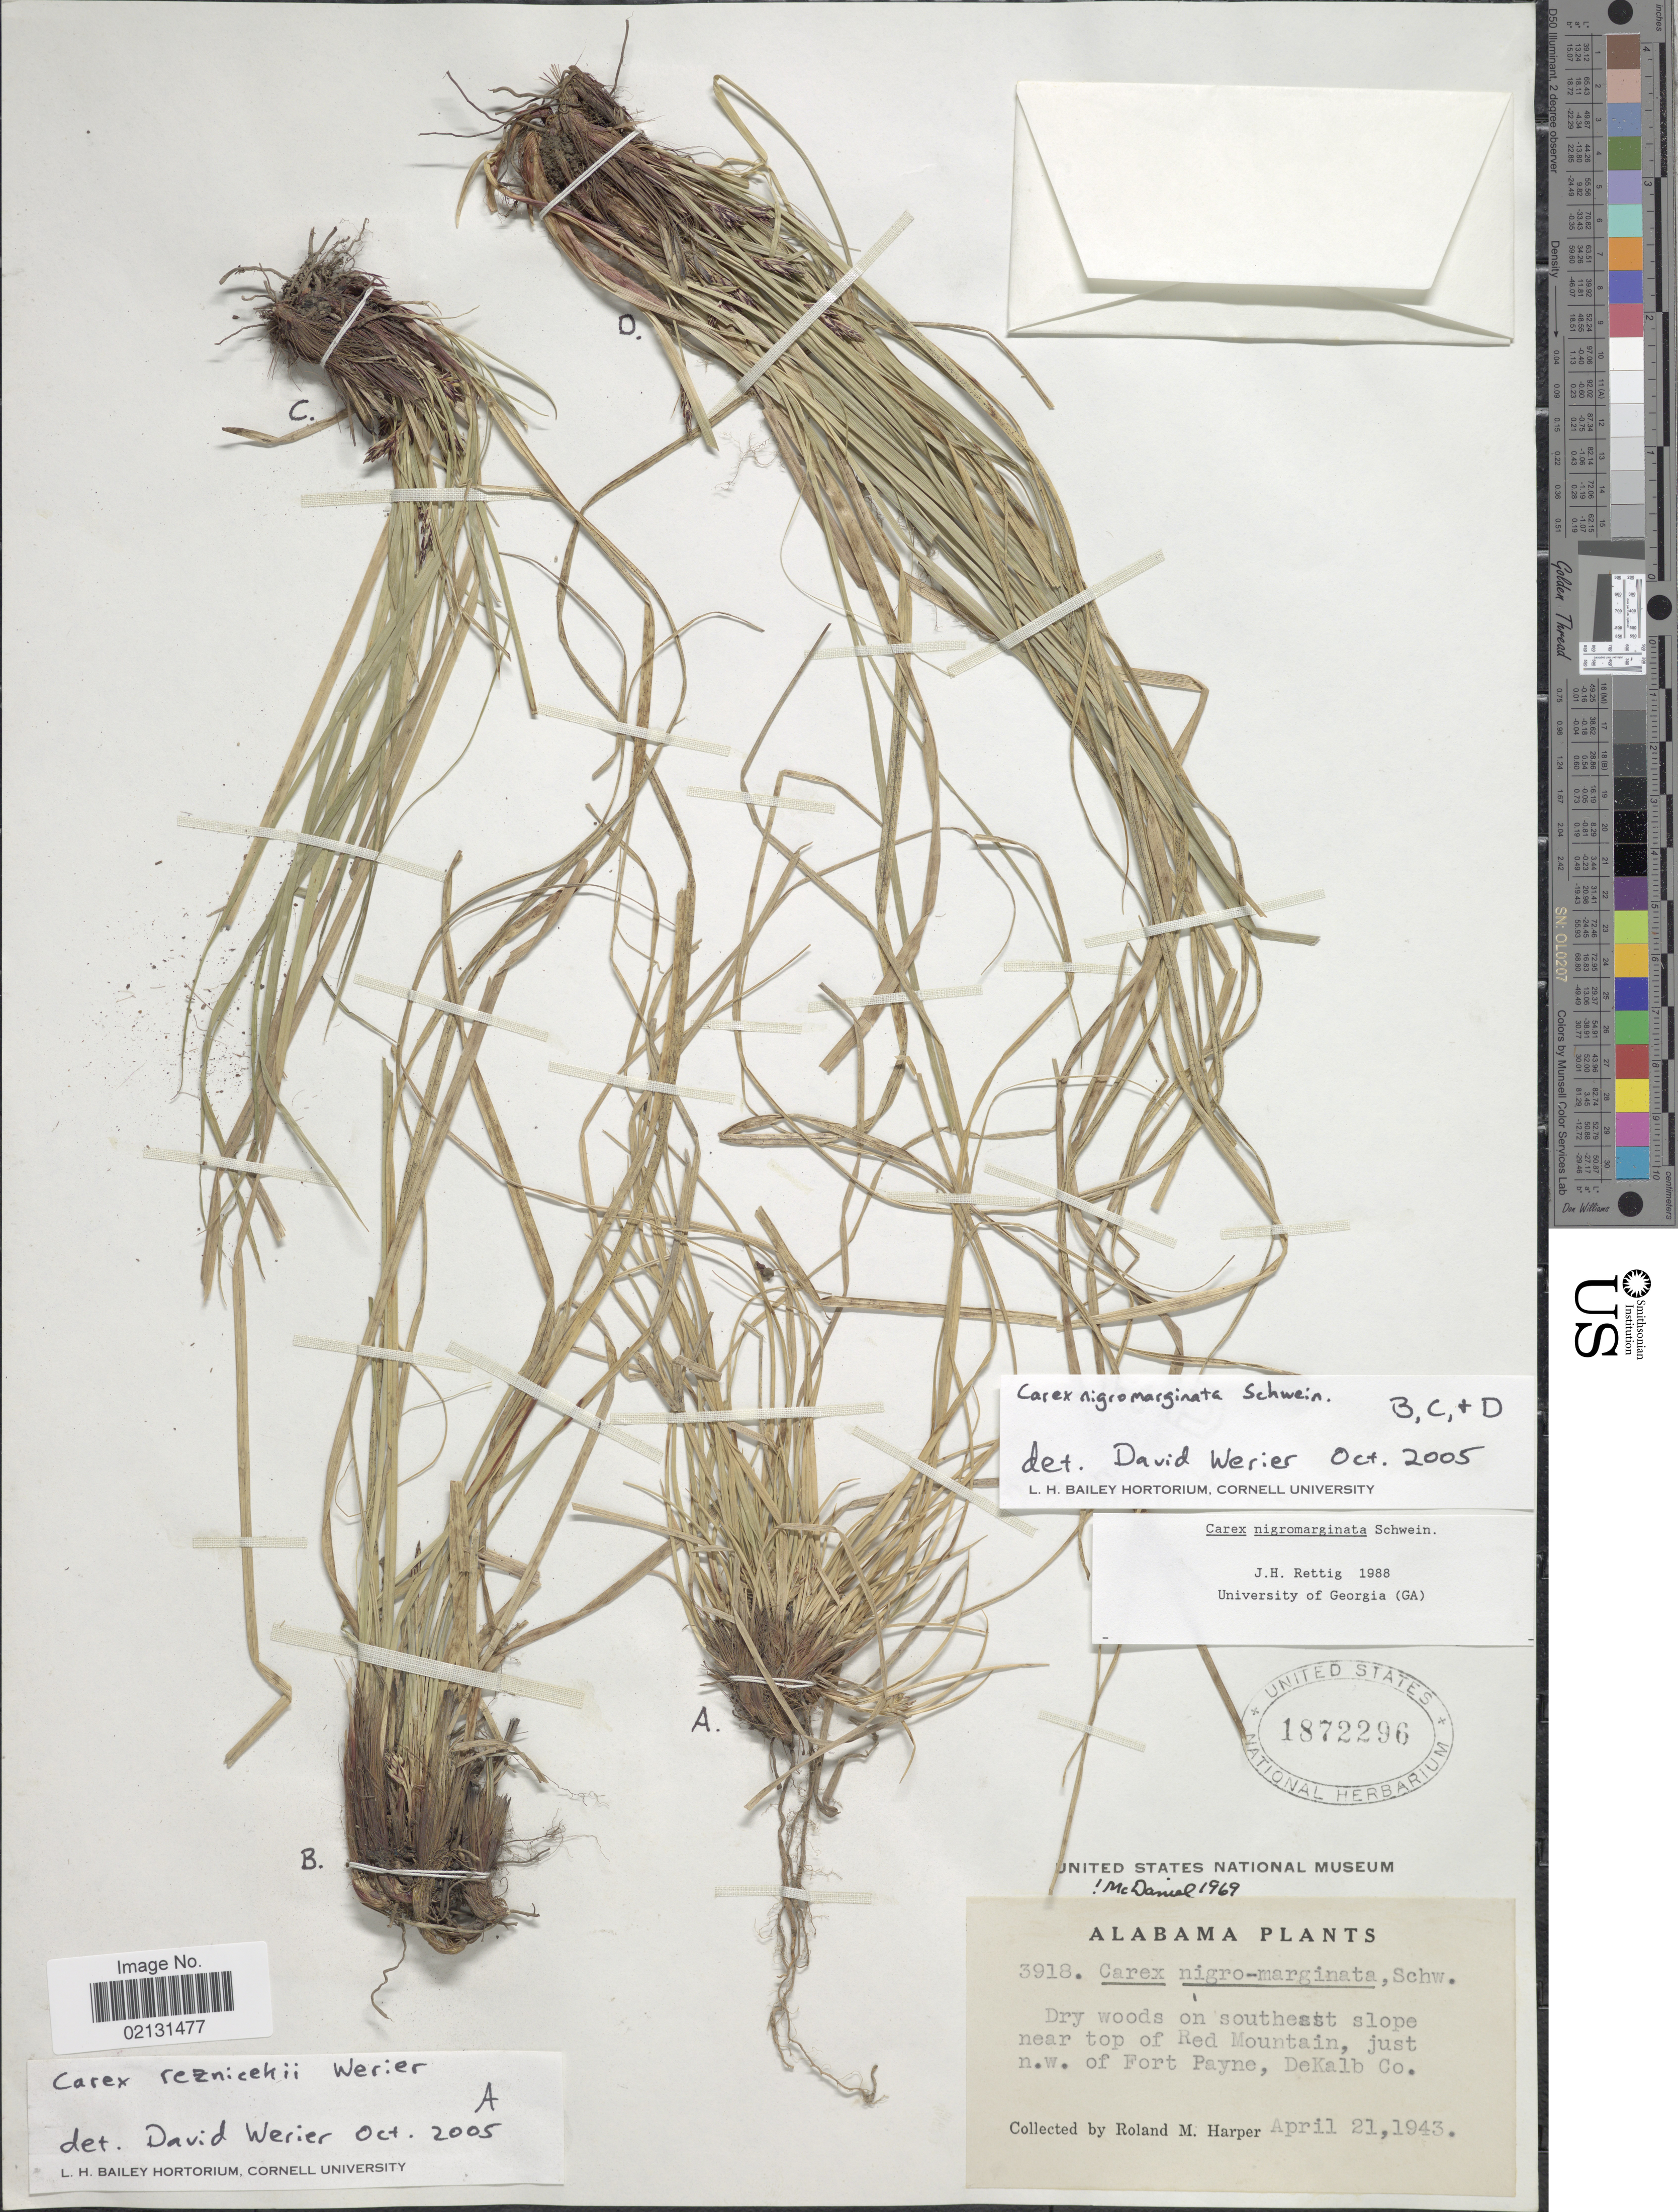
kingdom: Plantae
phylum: Tracheophyta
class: Liliopsida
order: Poales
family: Cyperaceae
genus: Carex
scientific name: Carex reznicekii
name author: Werier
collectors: R. M. Harper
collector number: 3918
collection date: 1943-04-21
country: United States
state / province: Alabama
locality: On southeast slope near top of Red Mountain, just n.w. of Fort Payne, DeKalb Co.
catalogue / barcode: US 1872296